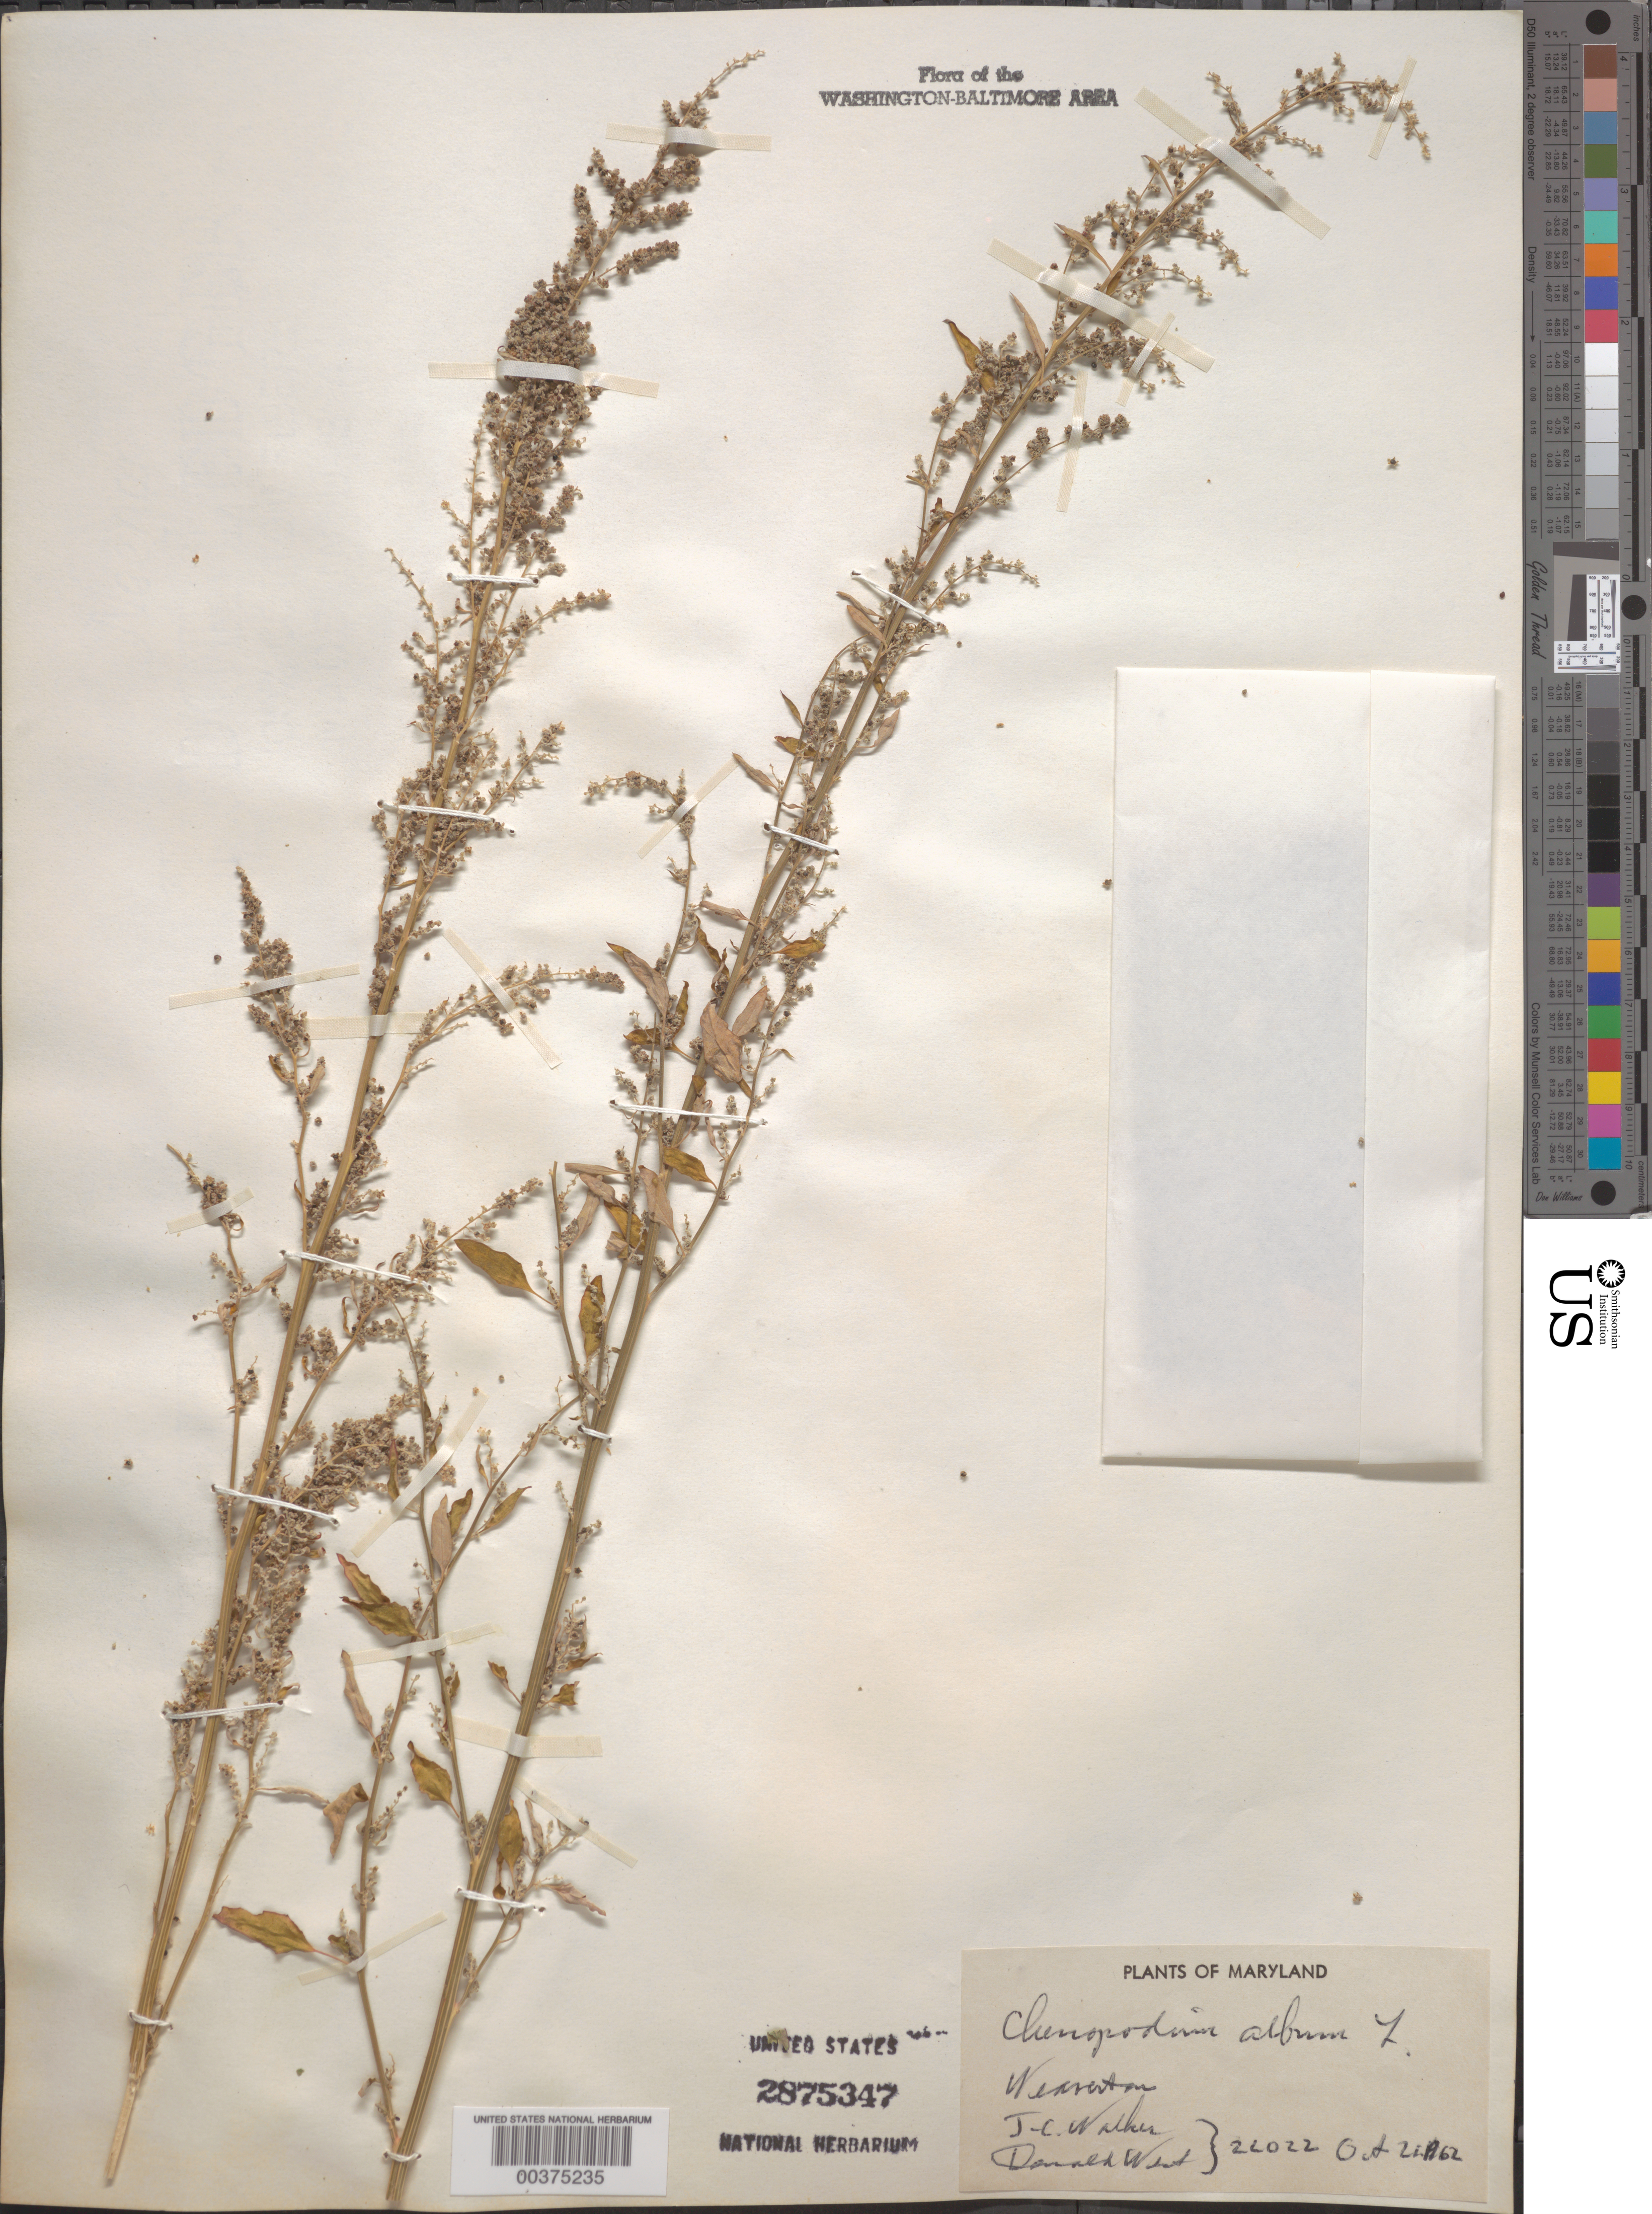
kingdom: Plantae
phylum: Tracheophyta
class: Magnoliopsida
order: Caryophyllales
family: Amaranthaceae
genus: Chenopodium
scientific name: Chenopodium album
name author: L.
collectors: J. Walker & D. West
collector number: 22022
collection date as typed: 21 Oct 1966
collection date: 1966-10-21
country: United States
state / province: Maryland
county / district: Baltimore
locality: Weaverton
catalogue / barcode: US 2875347